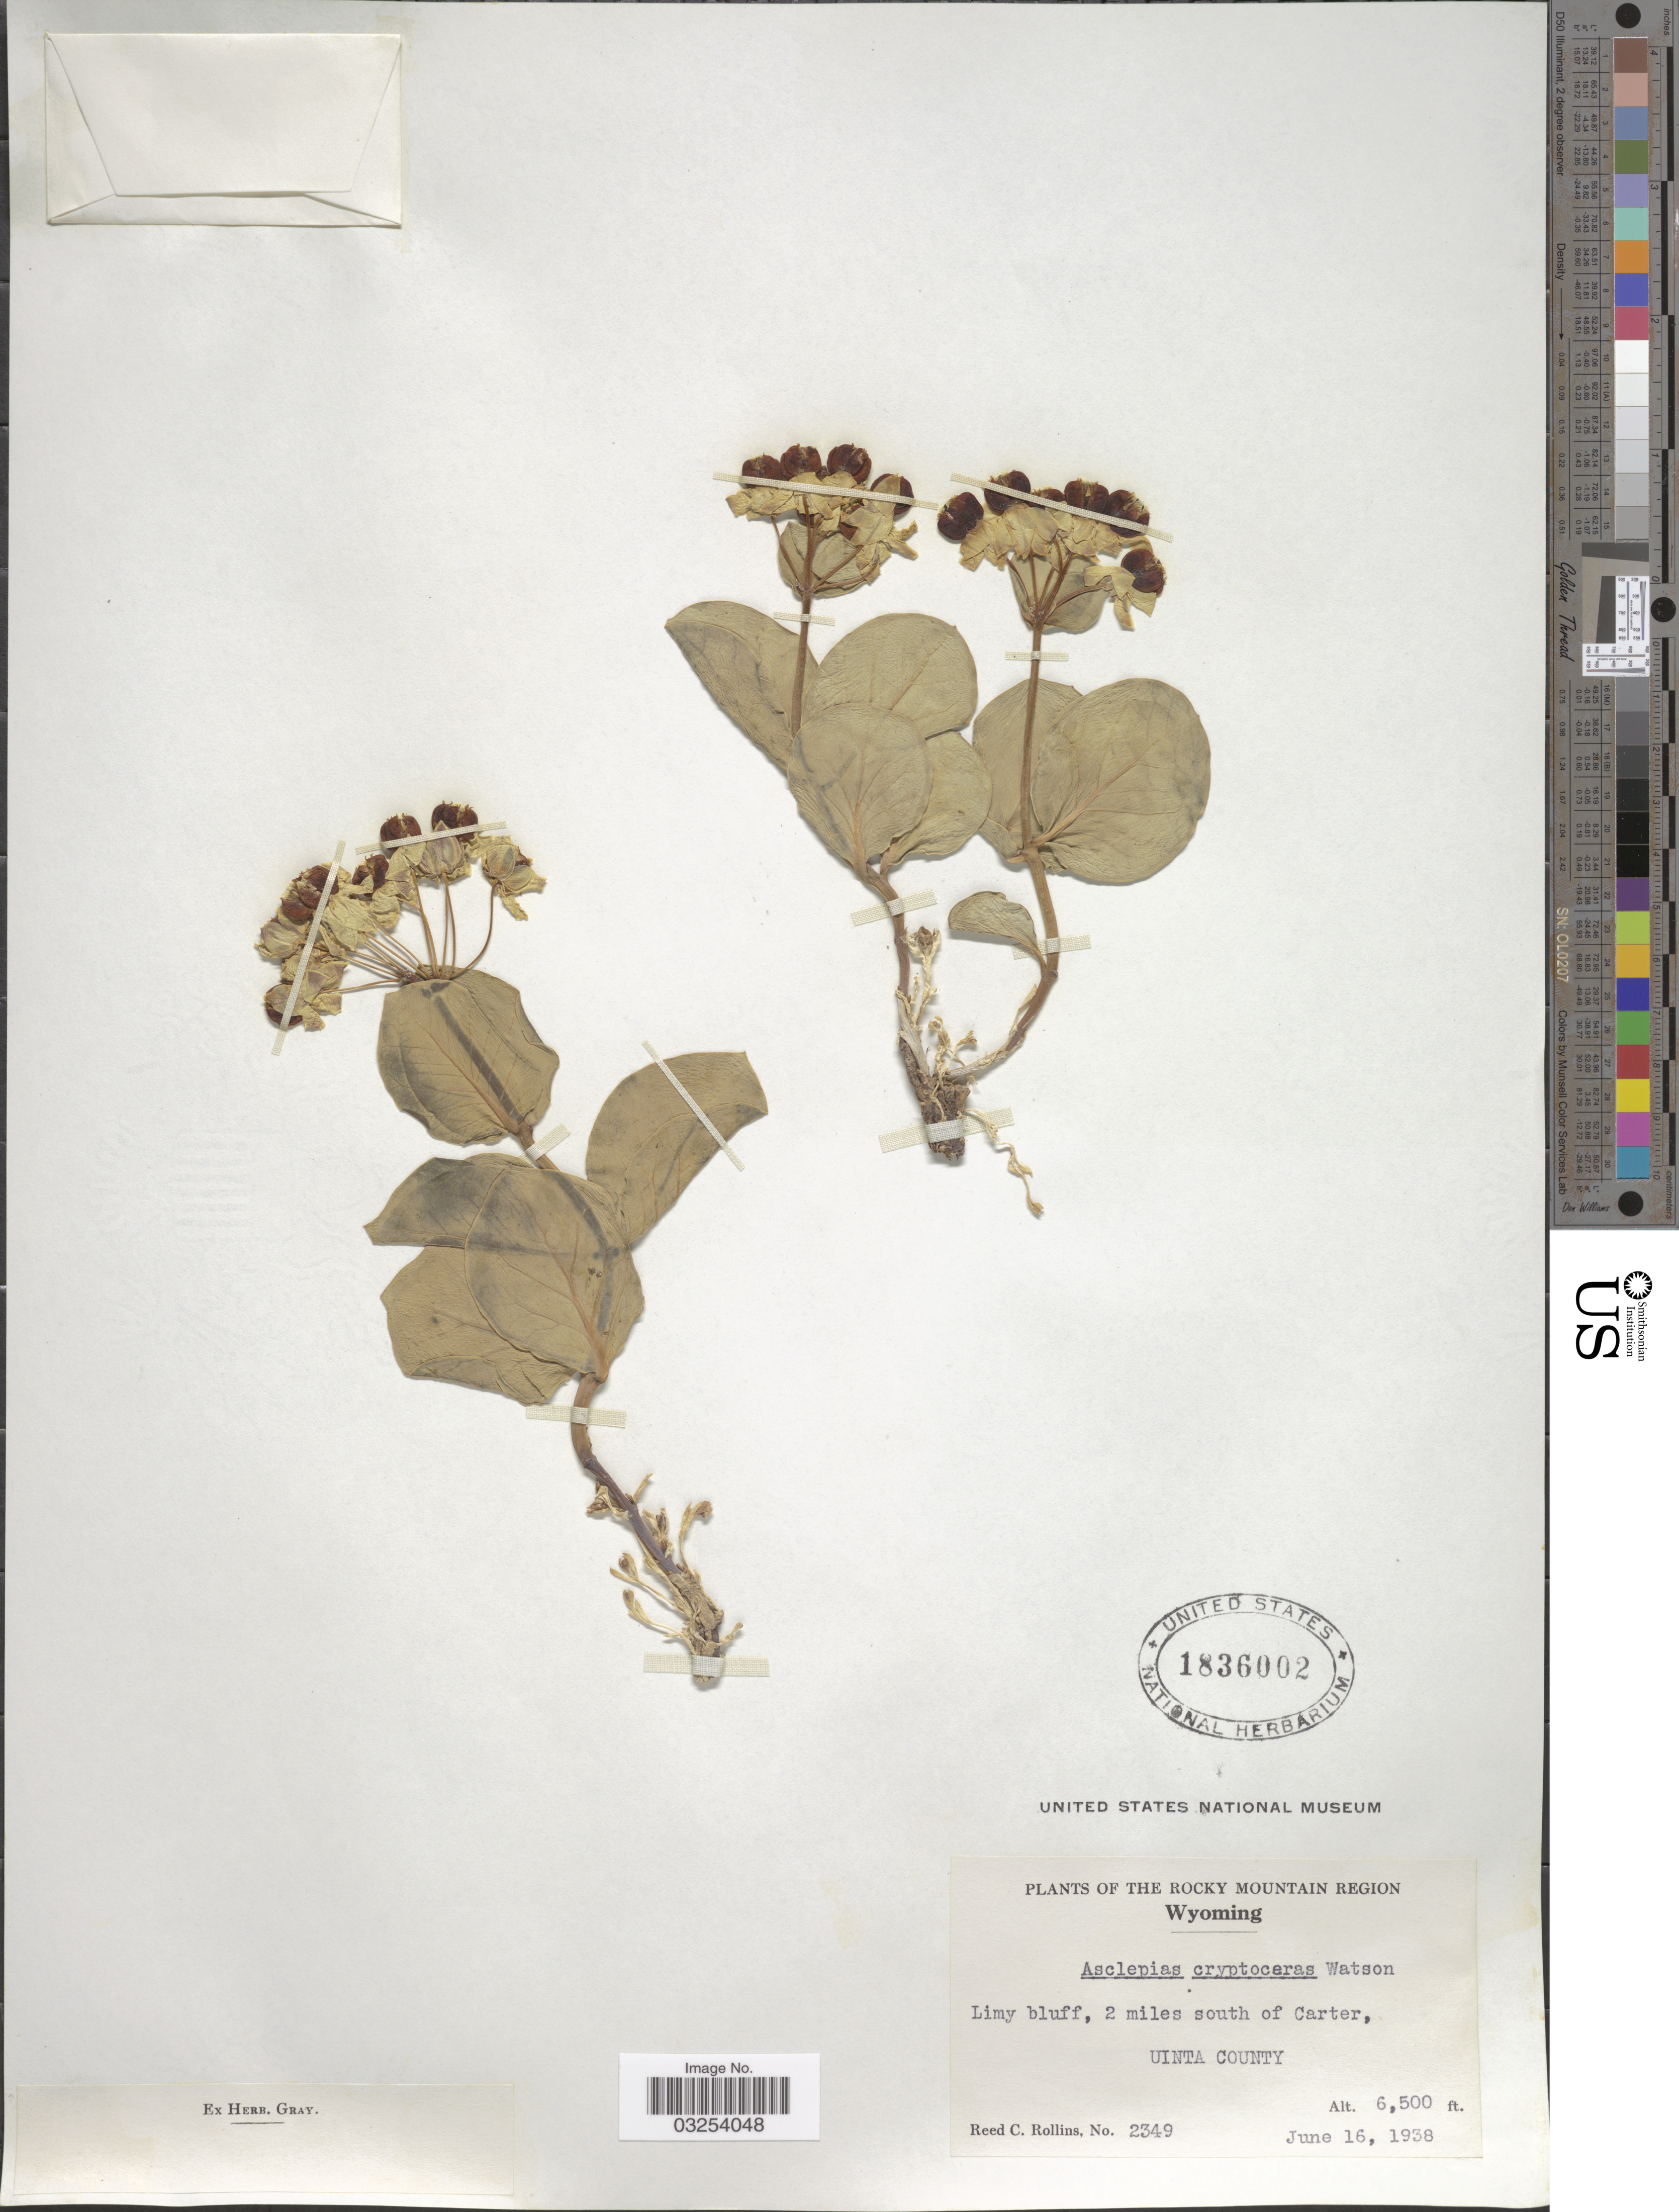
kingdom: Plantae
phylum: Tracheophyta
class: Magnoliopsida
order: Gentianales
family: Apocynaceae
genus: Asclepias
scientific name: Asclepias cryptoceras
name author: S. Watson in C. King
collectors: R. C. Rollins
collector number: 2349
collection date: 1938-06-16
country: United States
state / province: Wyoming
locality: Rocky Mountain Region. Limy bluff, 2 miles south of Carter, Uinta County.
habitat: limy bluff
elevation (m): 1981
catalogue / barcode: US 1836002